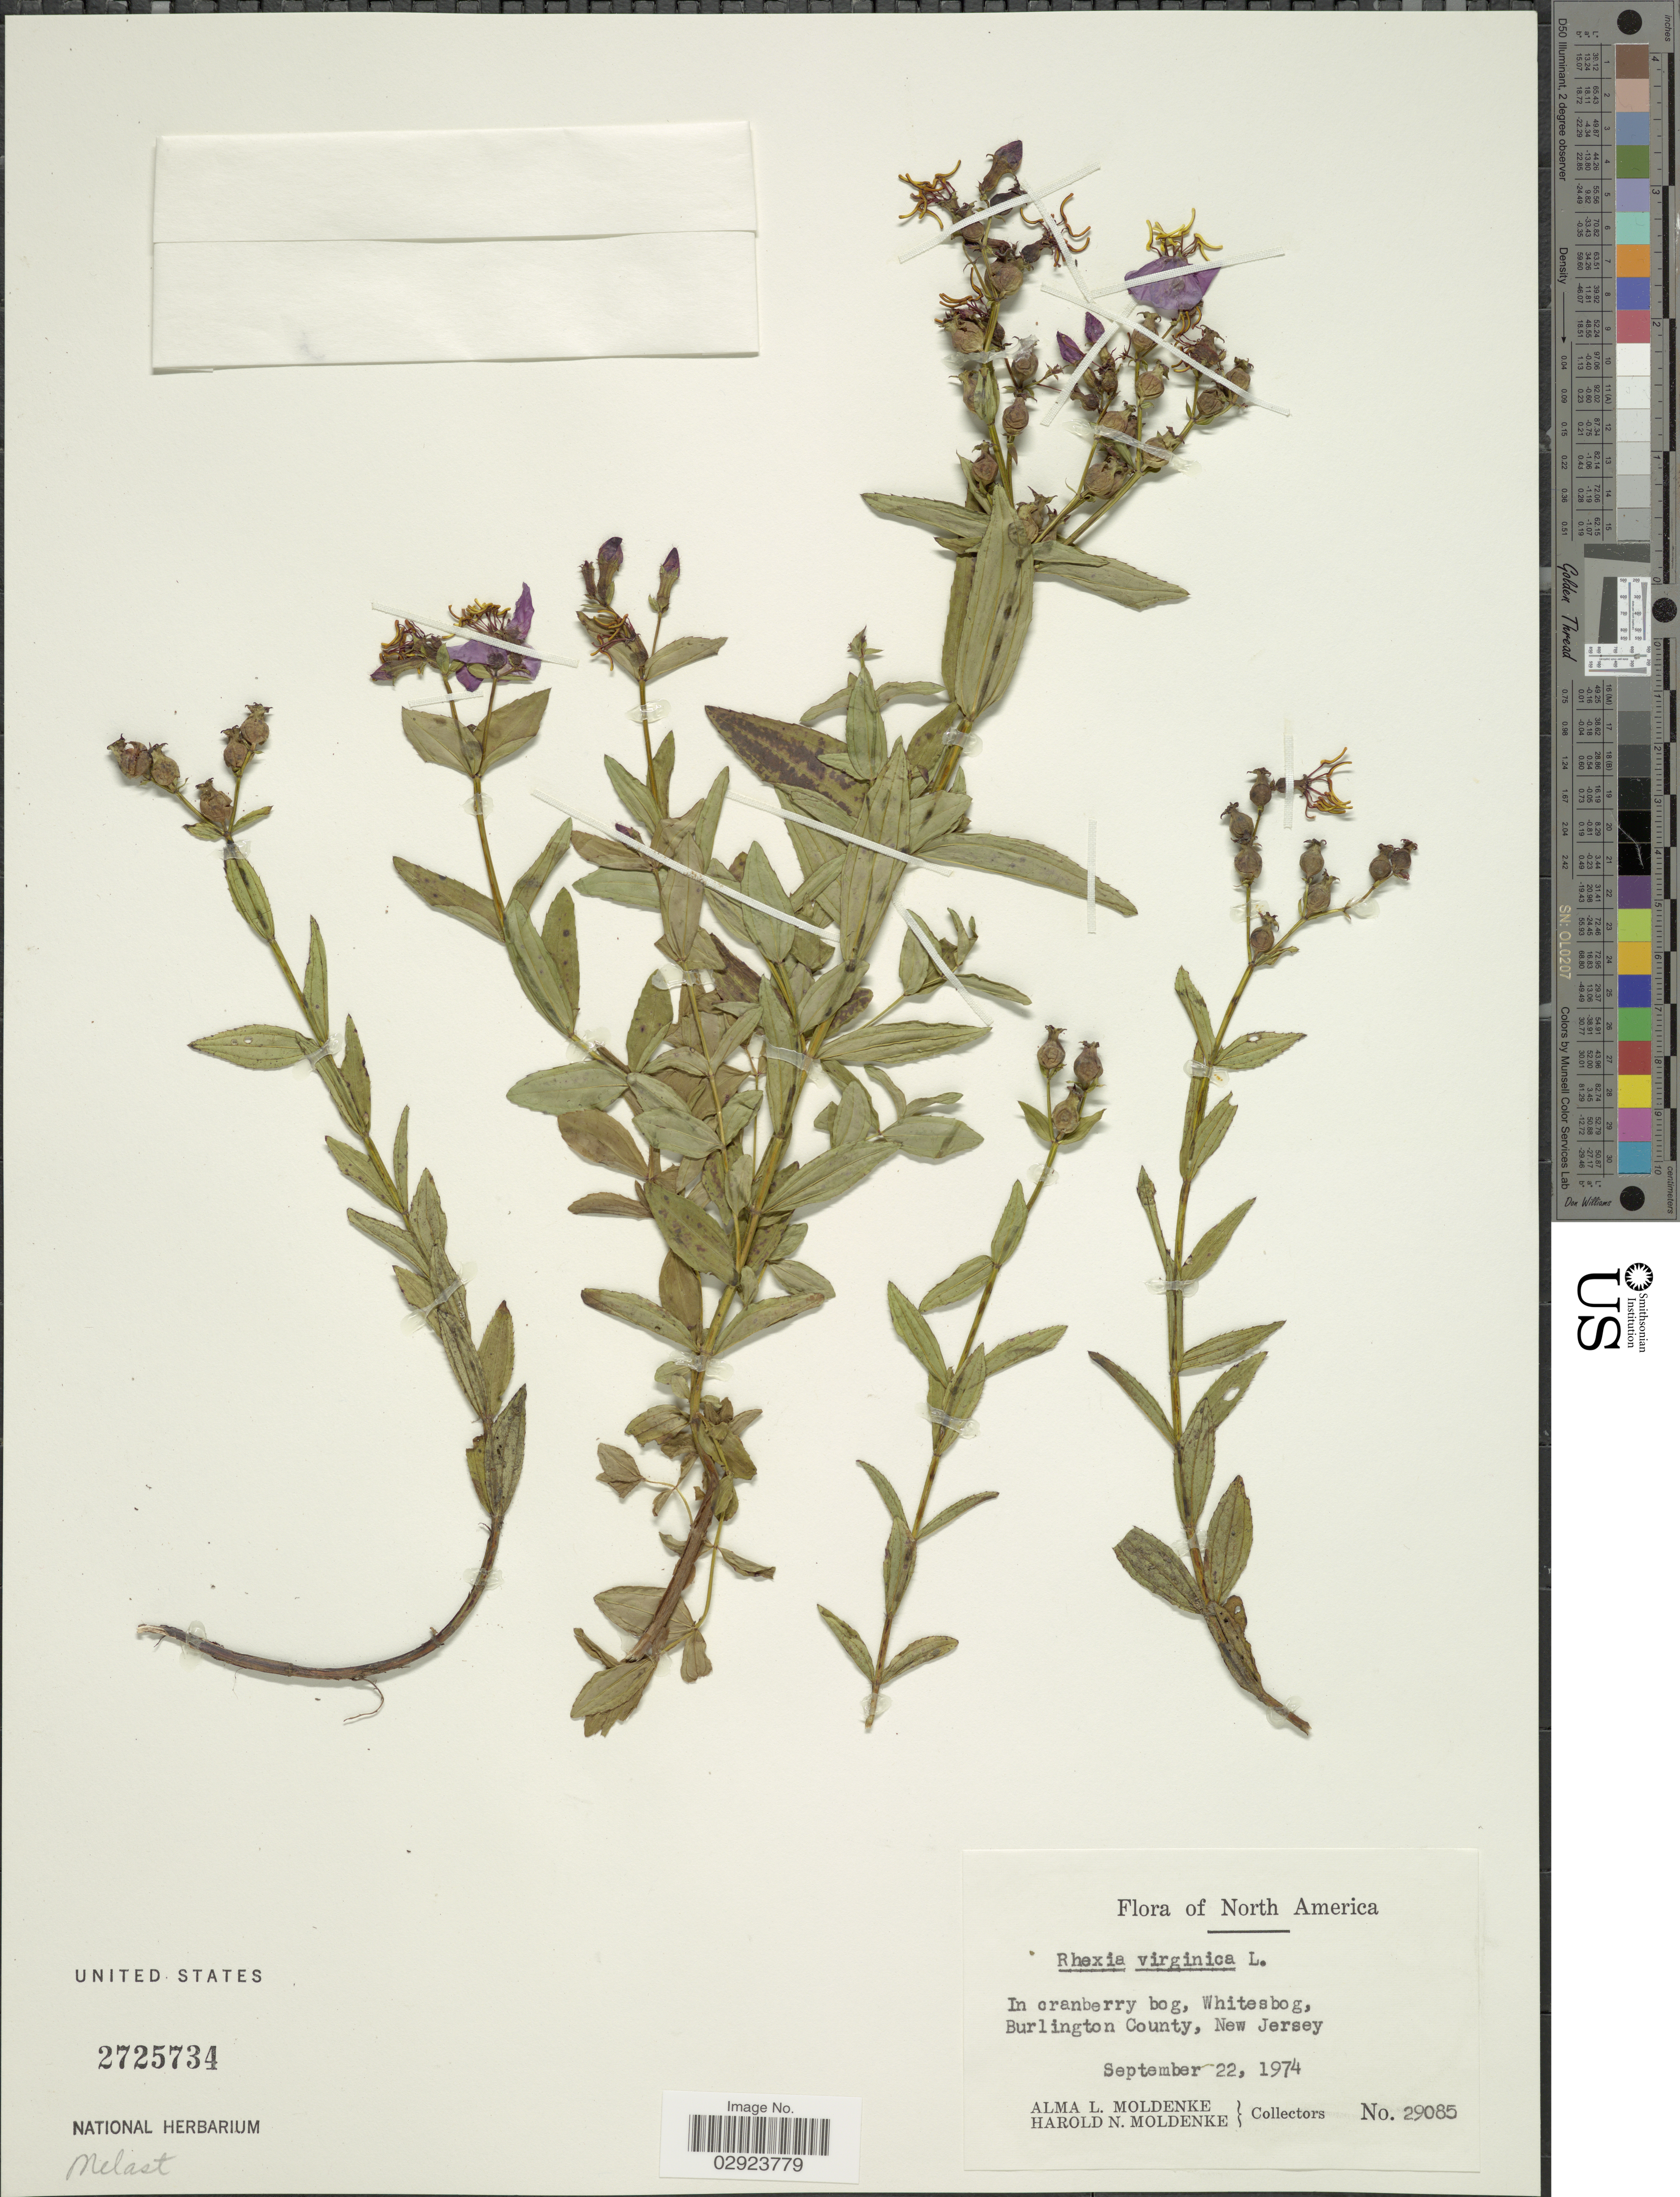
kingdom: Plantae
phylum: Tracheophyta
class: Magnoliopsida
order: Myrtales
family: Melastomataceae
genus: Rhexia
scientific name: Rhexia virginica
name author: L.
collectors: A. L. Moldenke & H. N. Moldenke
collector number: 29085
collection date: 1974-09-22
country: United States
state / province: New Jersey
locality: Whitesbog, Burlington County.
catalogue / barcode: US 2725734